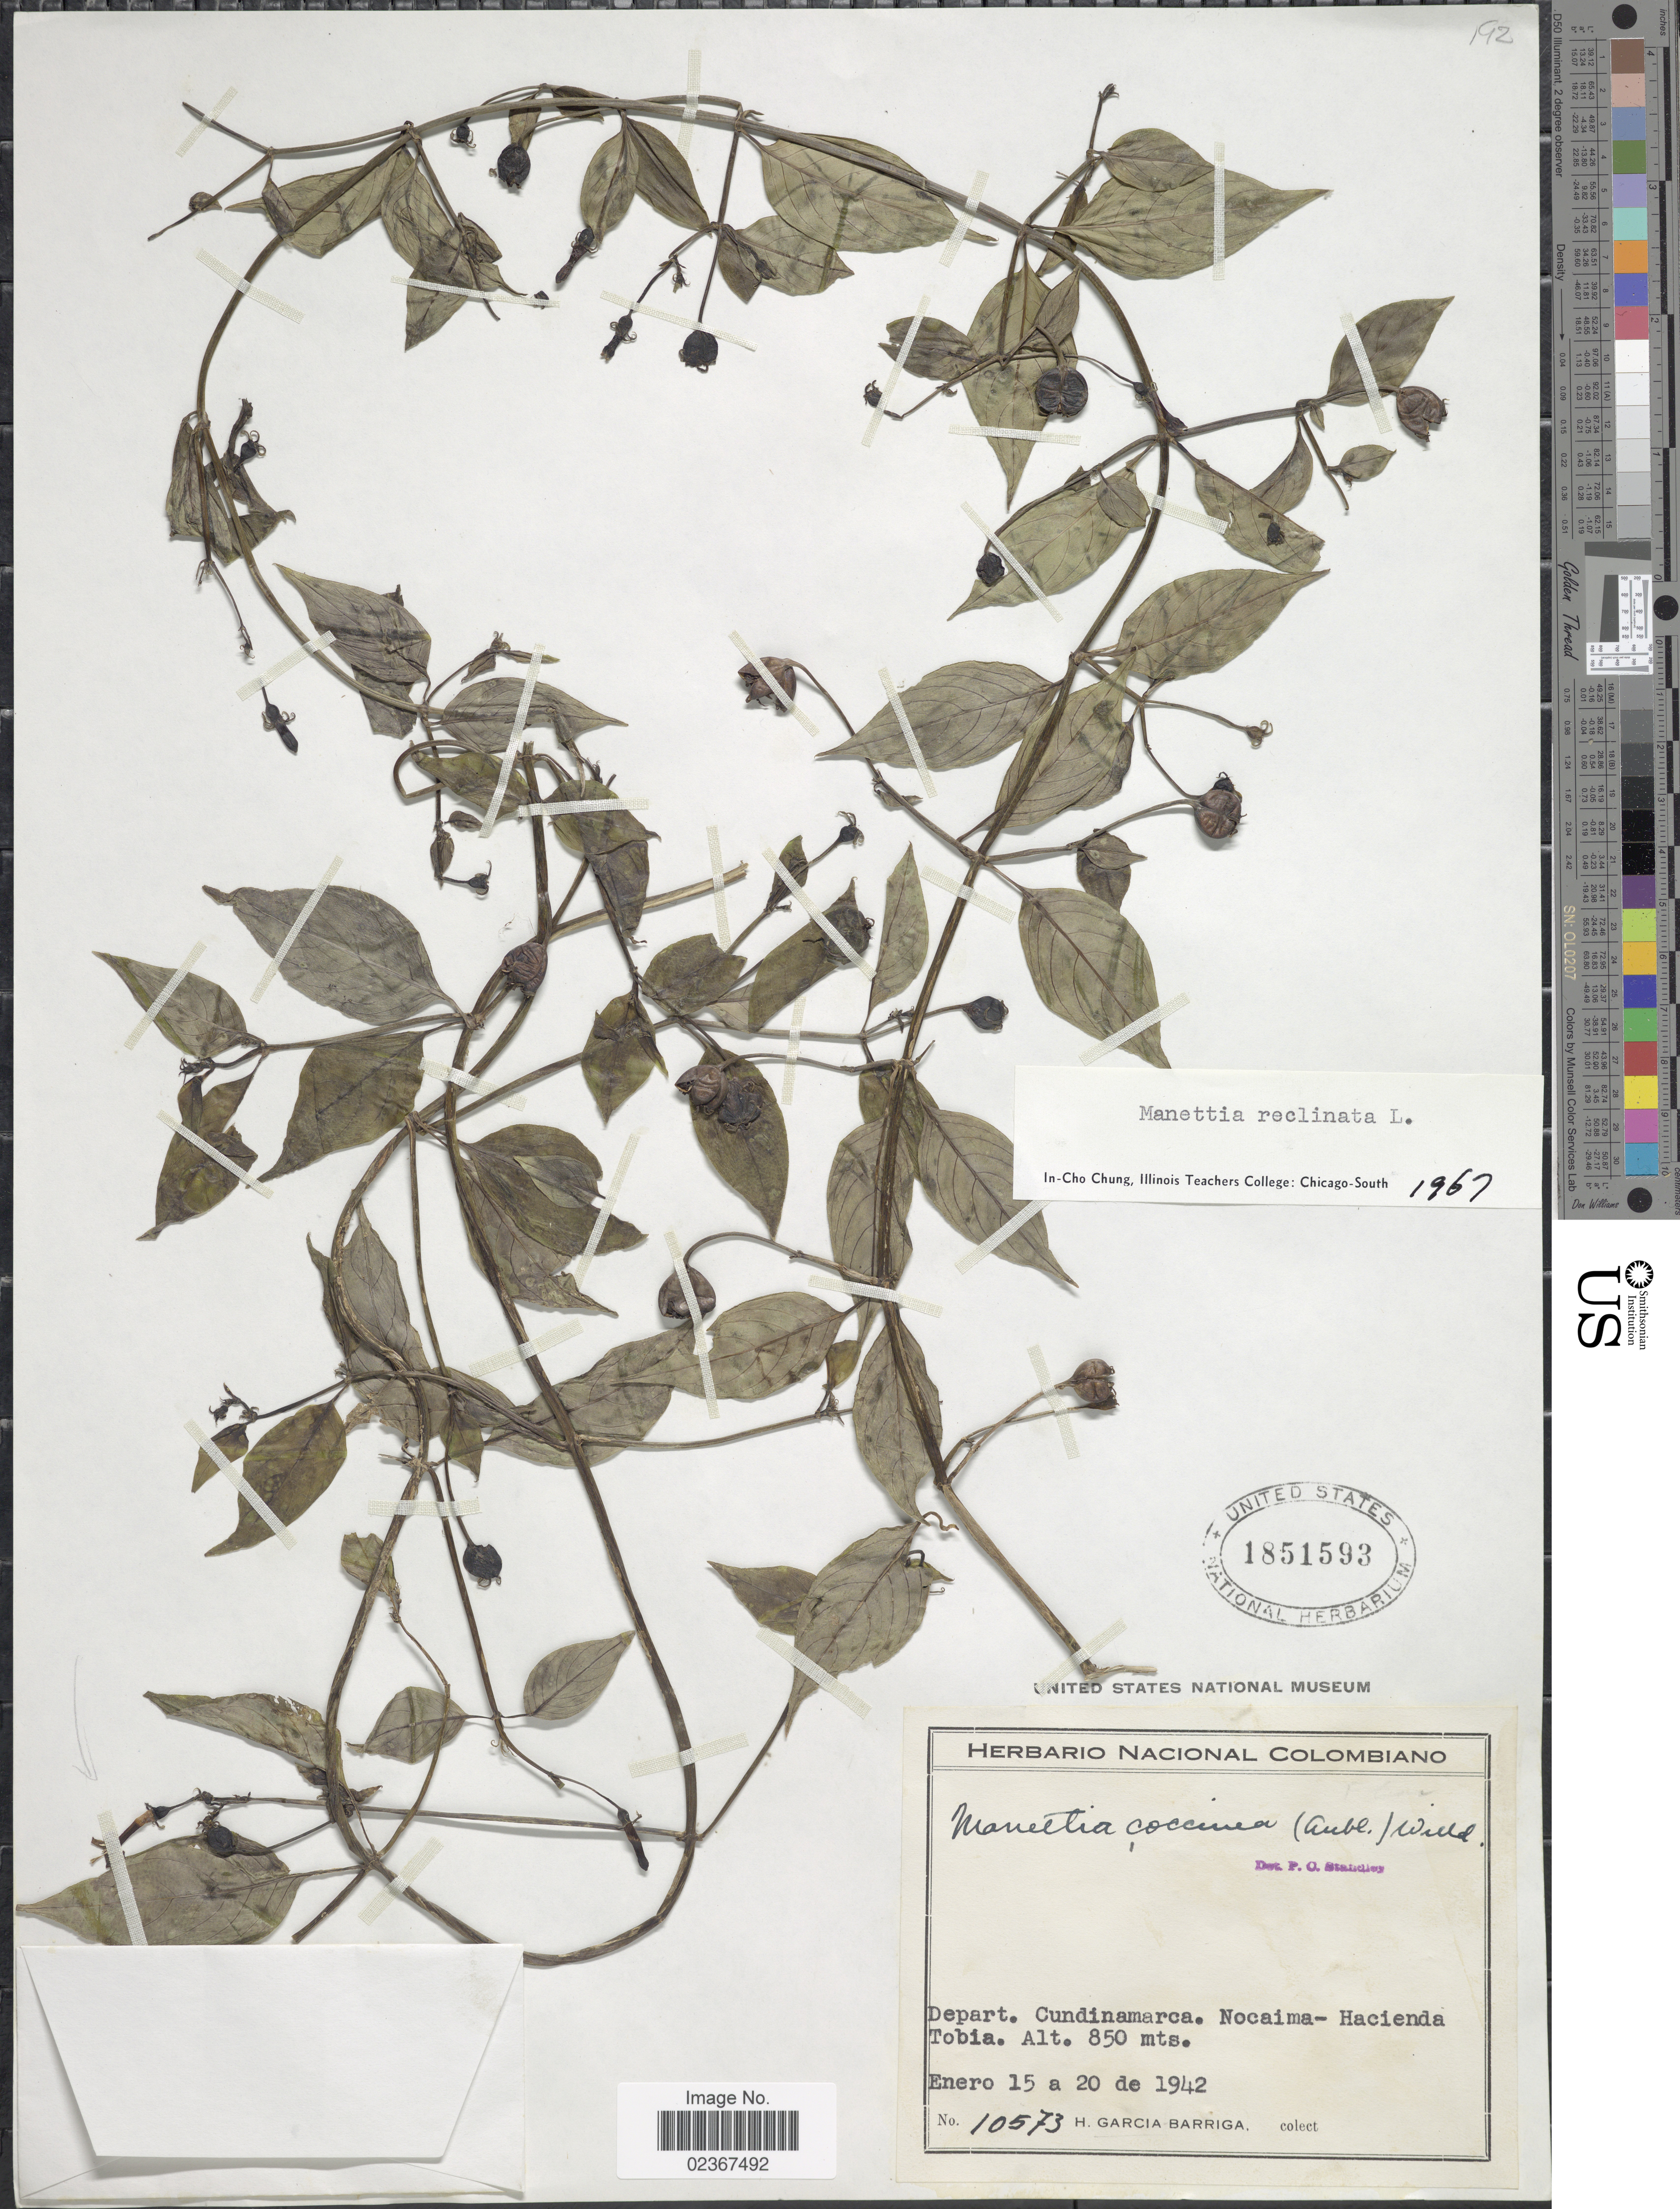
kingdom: Plantae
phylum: Tracheophyta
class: Magnoliopsida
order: Gentianales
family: Rubiaceae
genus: Manettia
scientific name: Manettia reclinata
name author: L.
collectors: H. García Barriga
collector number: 10573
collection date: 1942-01-15/1942-01-20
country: Colombia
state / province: Cundinamarca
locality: Nocaima- Hacienda Tobia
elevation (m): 850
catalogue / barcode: US 1851593